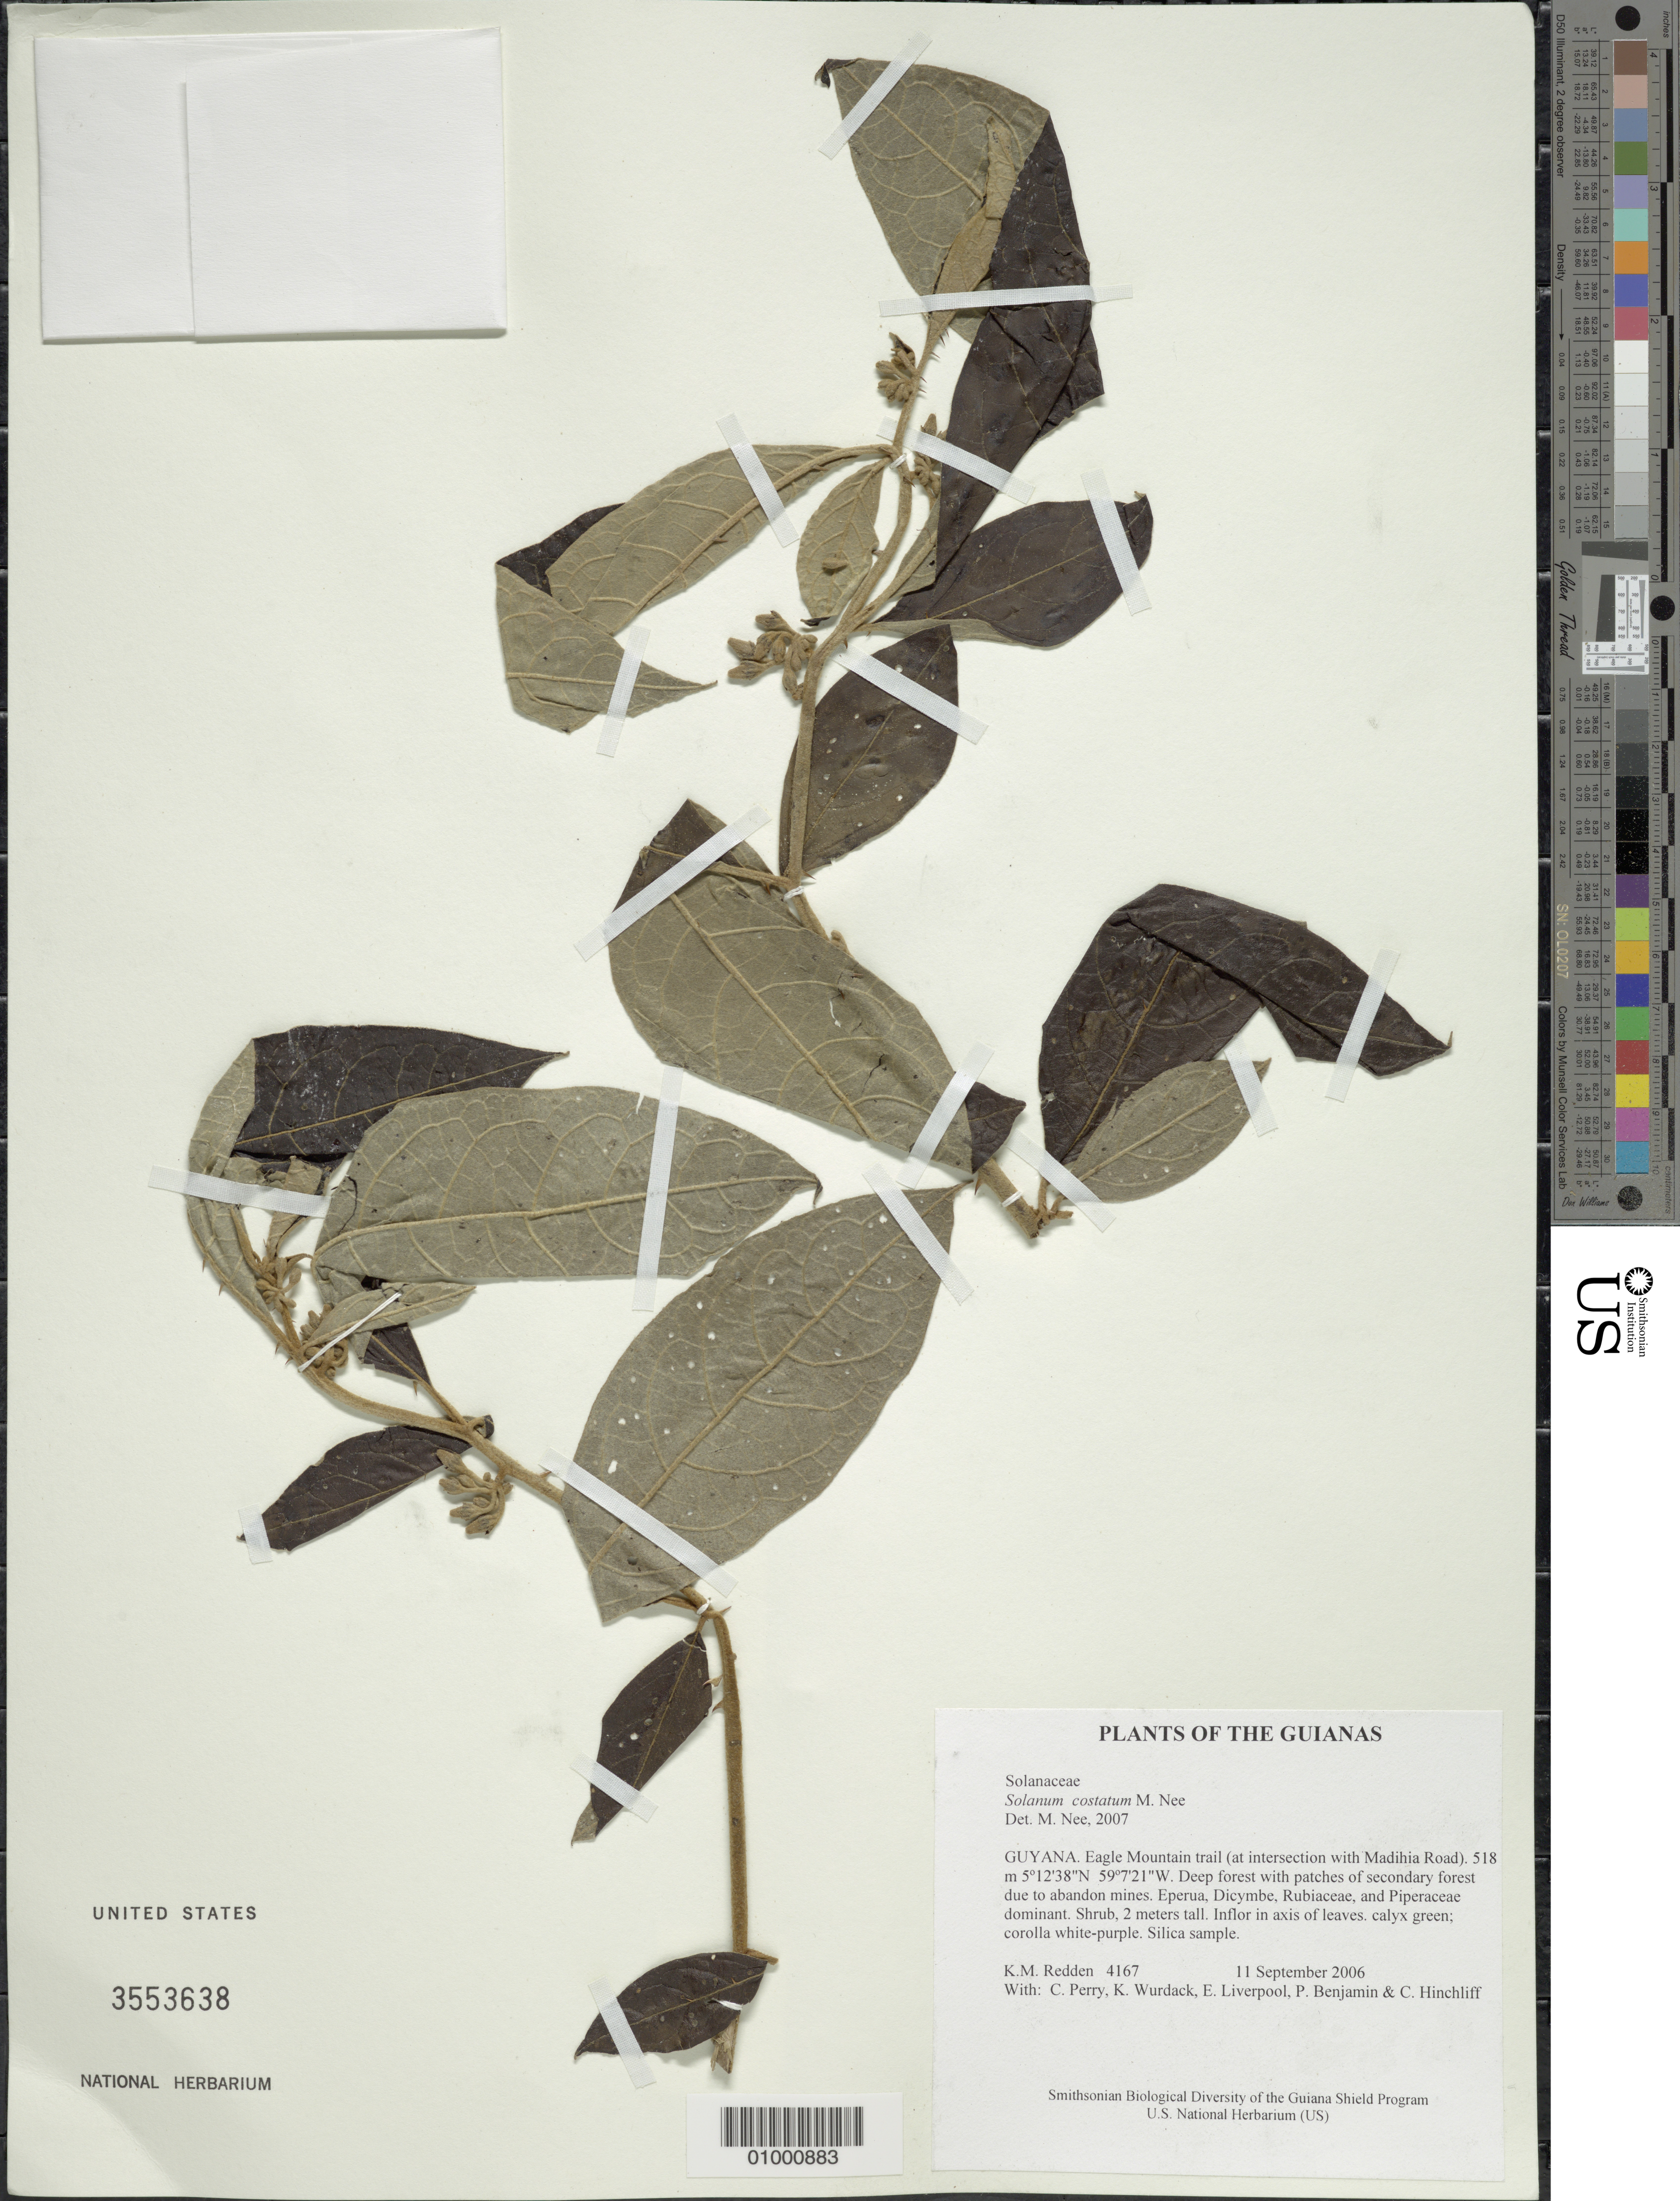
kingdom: Plantae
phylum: Tracheophyta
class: Magnoliopsida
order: Solanales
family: Solanaceae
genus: Solanum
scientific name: Solanum costatum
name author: M. Nee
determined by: Nee, Michael H.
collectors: K. M. Redden, C. Perry, K. Wurdack, E. Liverpool, P. Benjamin & C. E. Hinchliff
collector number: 4167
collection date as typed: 11 September 2006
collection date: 2006-09-11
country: Guyana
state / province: Potaro-Siparuni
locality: Eagle Mountain trail (at intersection with Madihia Road)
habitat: Deep forest with patches of secondary forest due to abandoned mines. Eperua, Dicymbe, Rubiaceae, and Piperaceae dominant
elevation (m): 518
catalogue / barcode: US 3553638